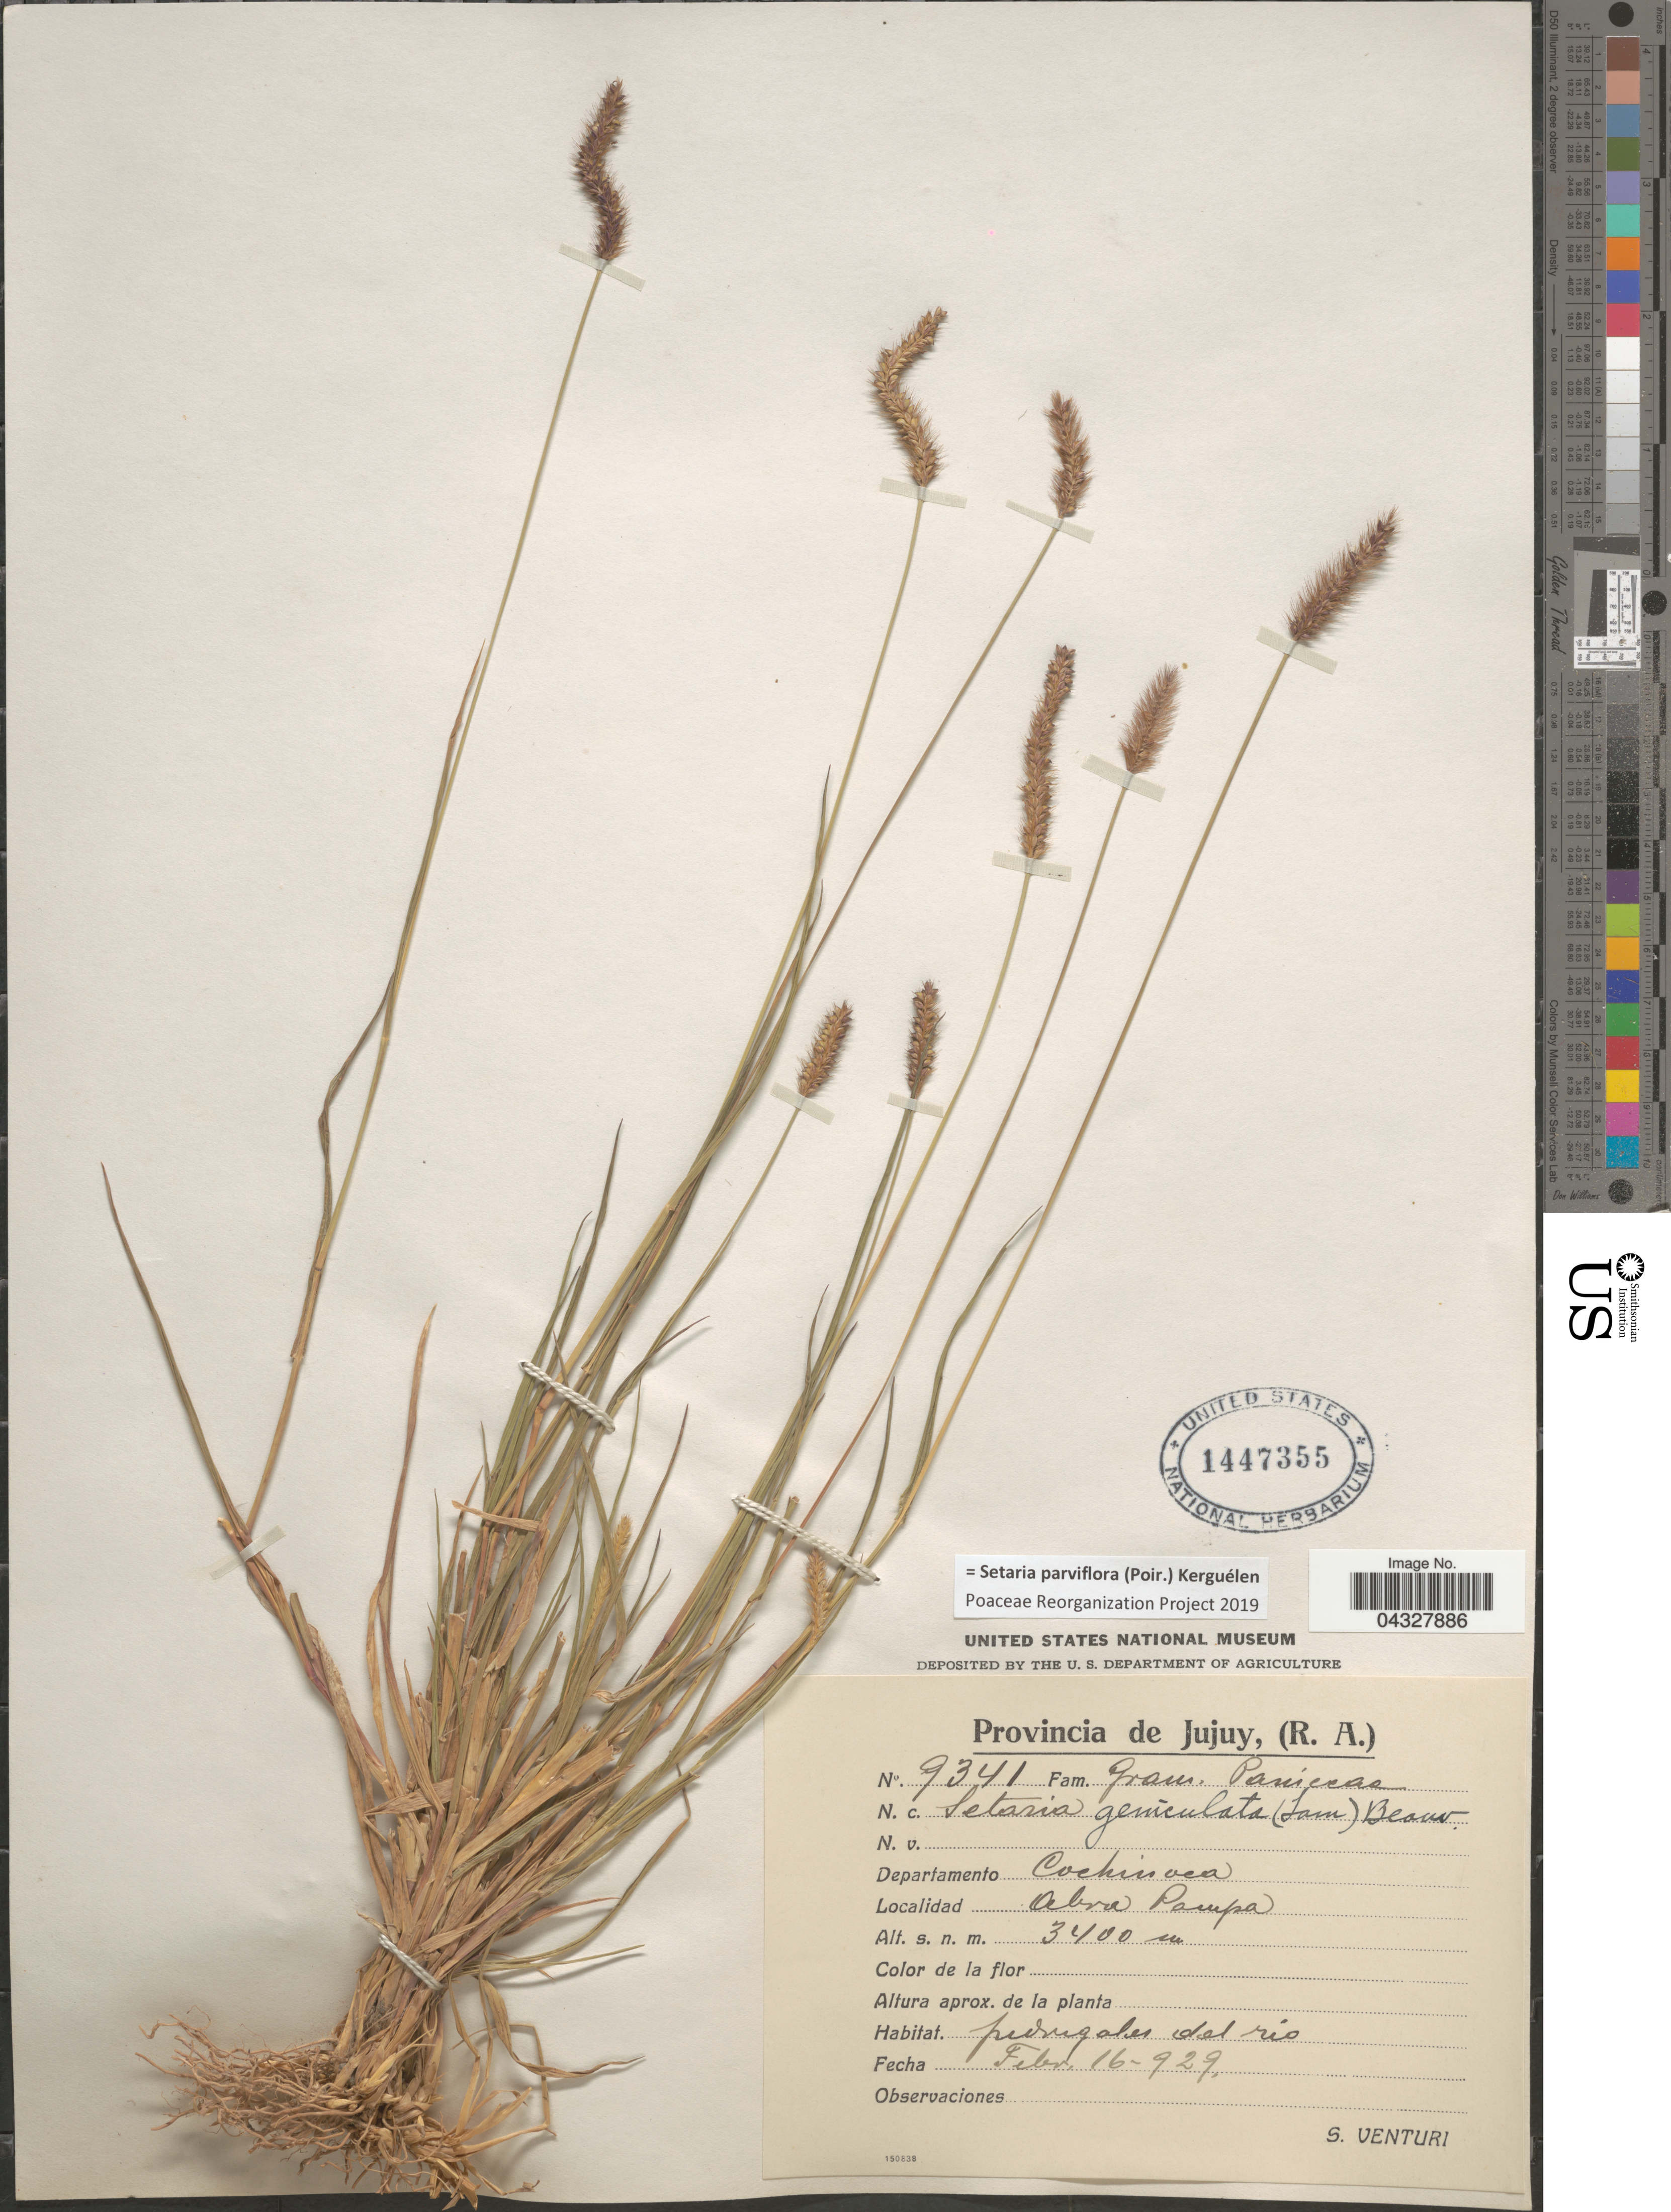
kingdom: Plantae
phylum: Tracheophyta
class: Liliopsida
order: Poales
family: Poaceae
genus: Setaria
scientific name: Setaria parviflora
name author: (Poir.) Kerguélen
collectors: S. Venturi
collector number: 9341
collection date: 1929-02-16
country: Argentina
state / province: Jujuy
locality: Departamento Cochinoca. Abra Pampa.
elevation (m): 3400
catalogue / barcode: US 1447355